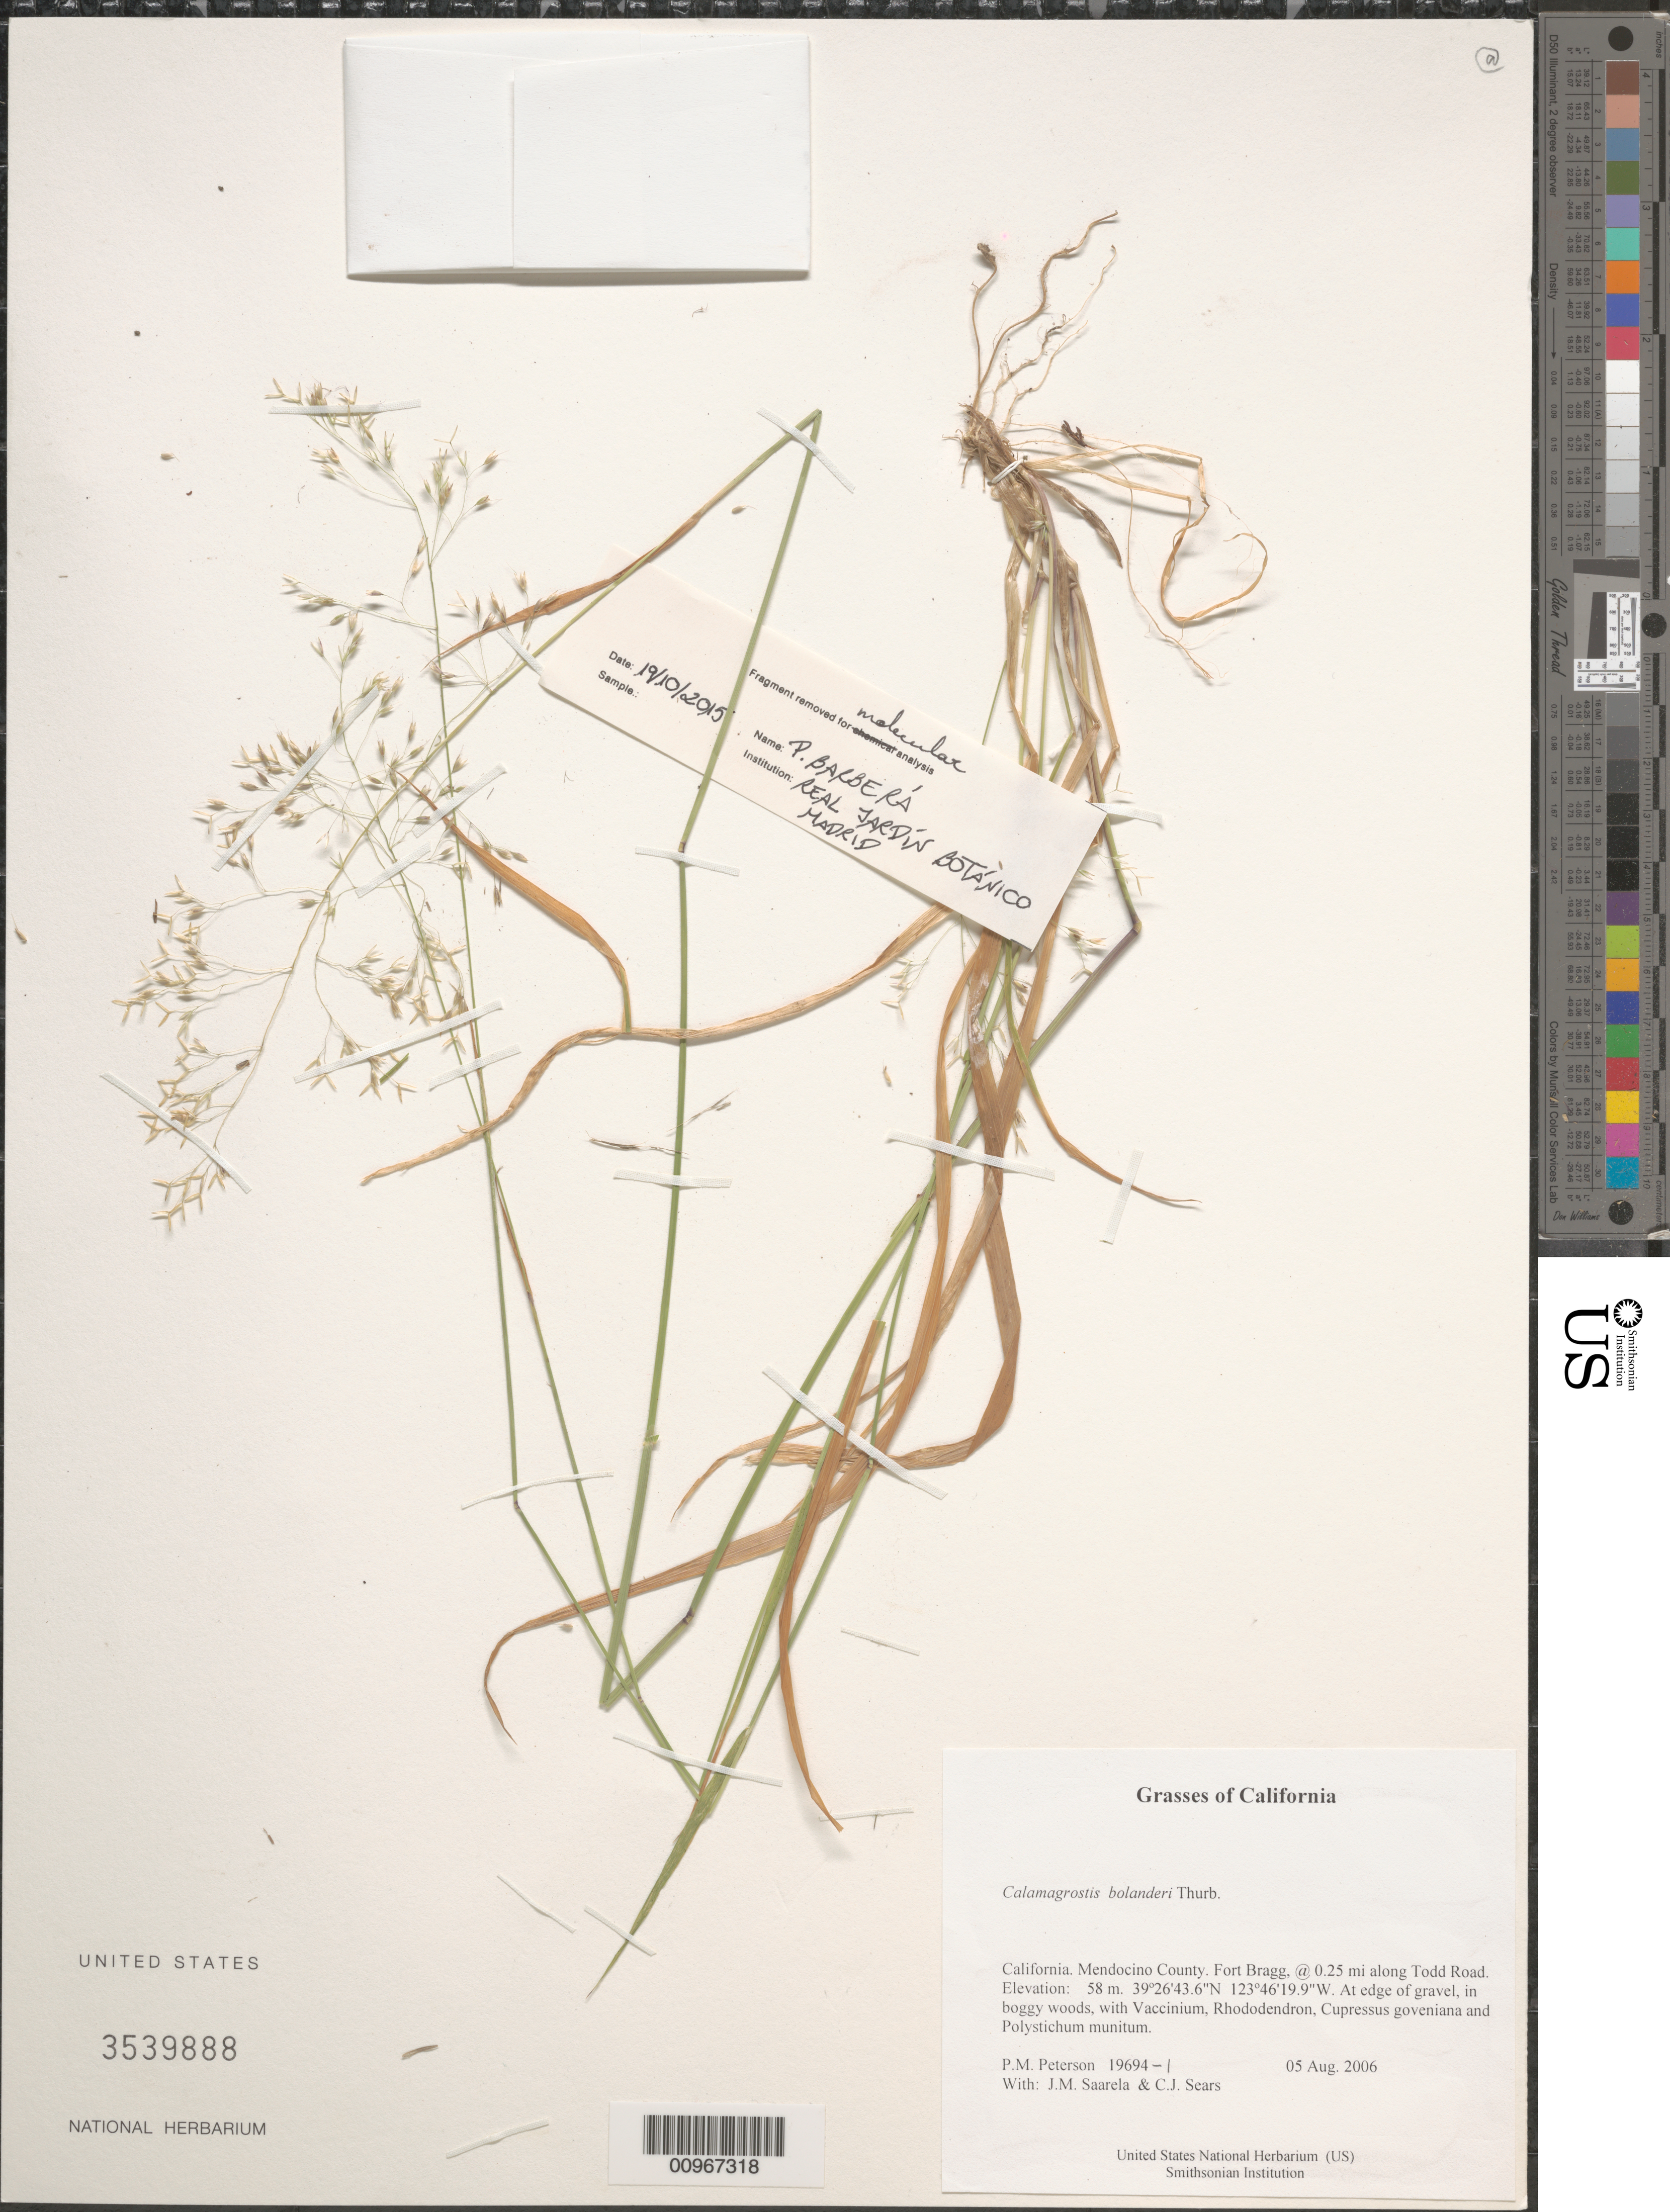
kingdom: Plantae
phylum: Tracheophyta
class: Liliopsida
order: Poales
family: Poaceae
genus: Calamagrostis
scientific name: Calamagrostis bolanderi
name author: Thurb.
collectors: P. M. Peterson, J. Saarela & C. Sears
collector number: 19694-1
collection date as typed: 05 Aug 2006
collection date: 2006-08-05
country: United States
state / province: California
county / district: Mendocino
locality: Fort Bragg, 0.25 mi along Todd Road.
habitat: At edge of gravel, in boggy woods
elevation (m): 58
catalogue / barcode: US 3539888